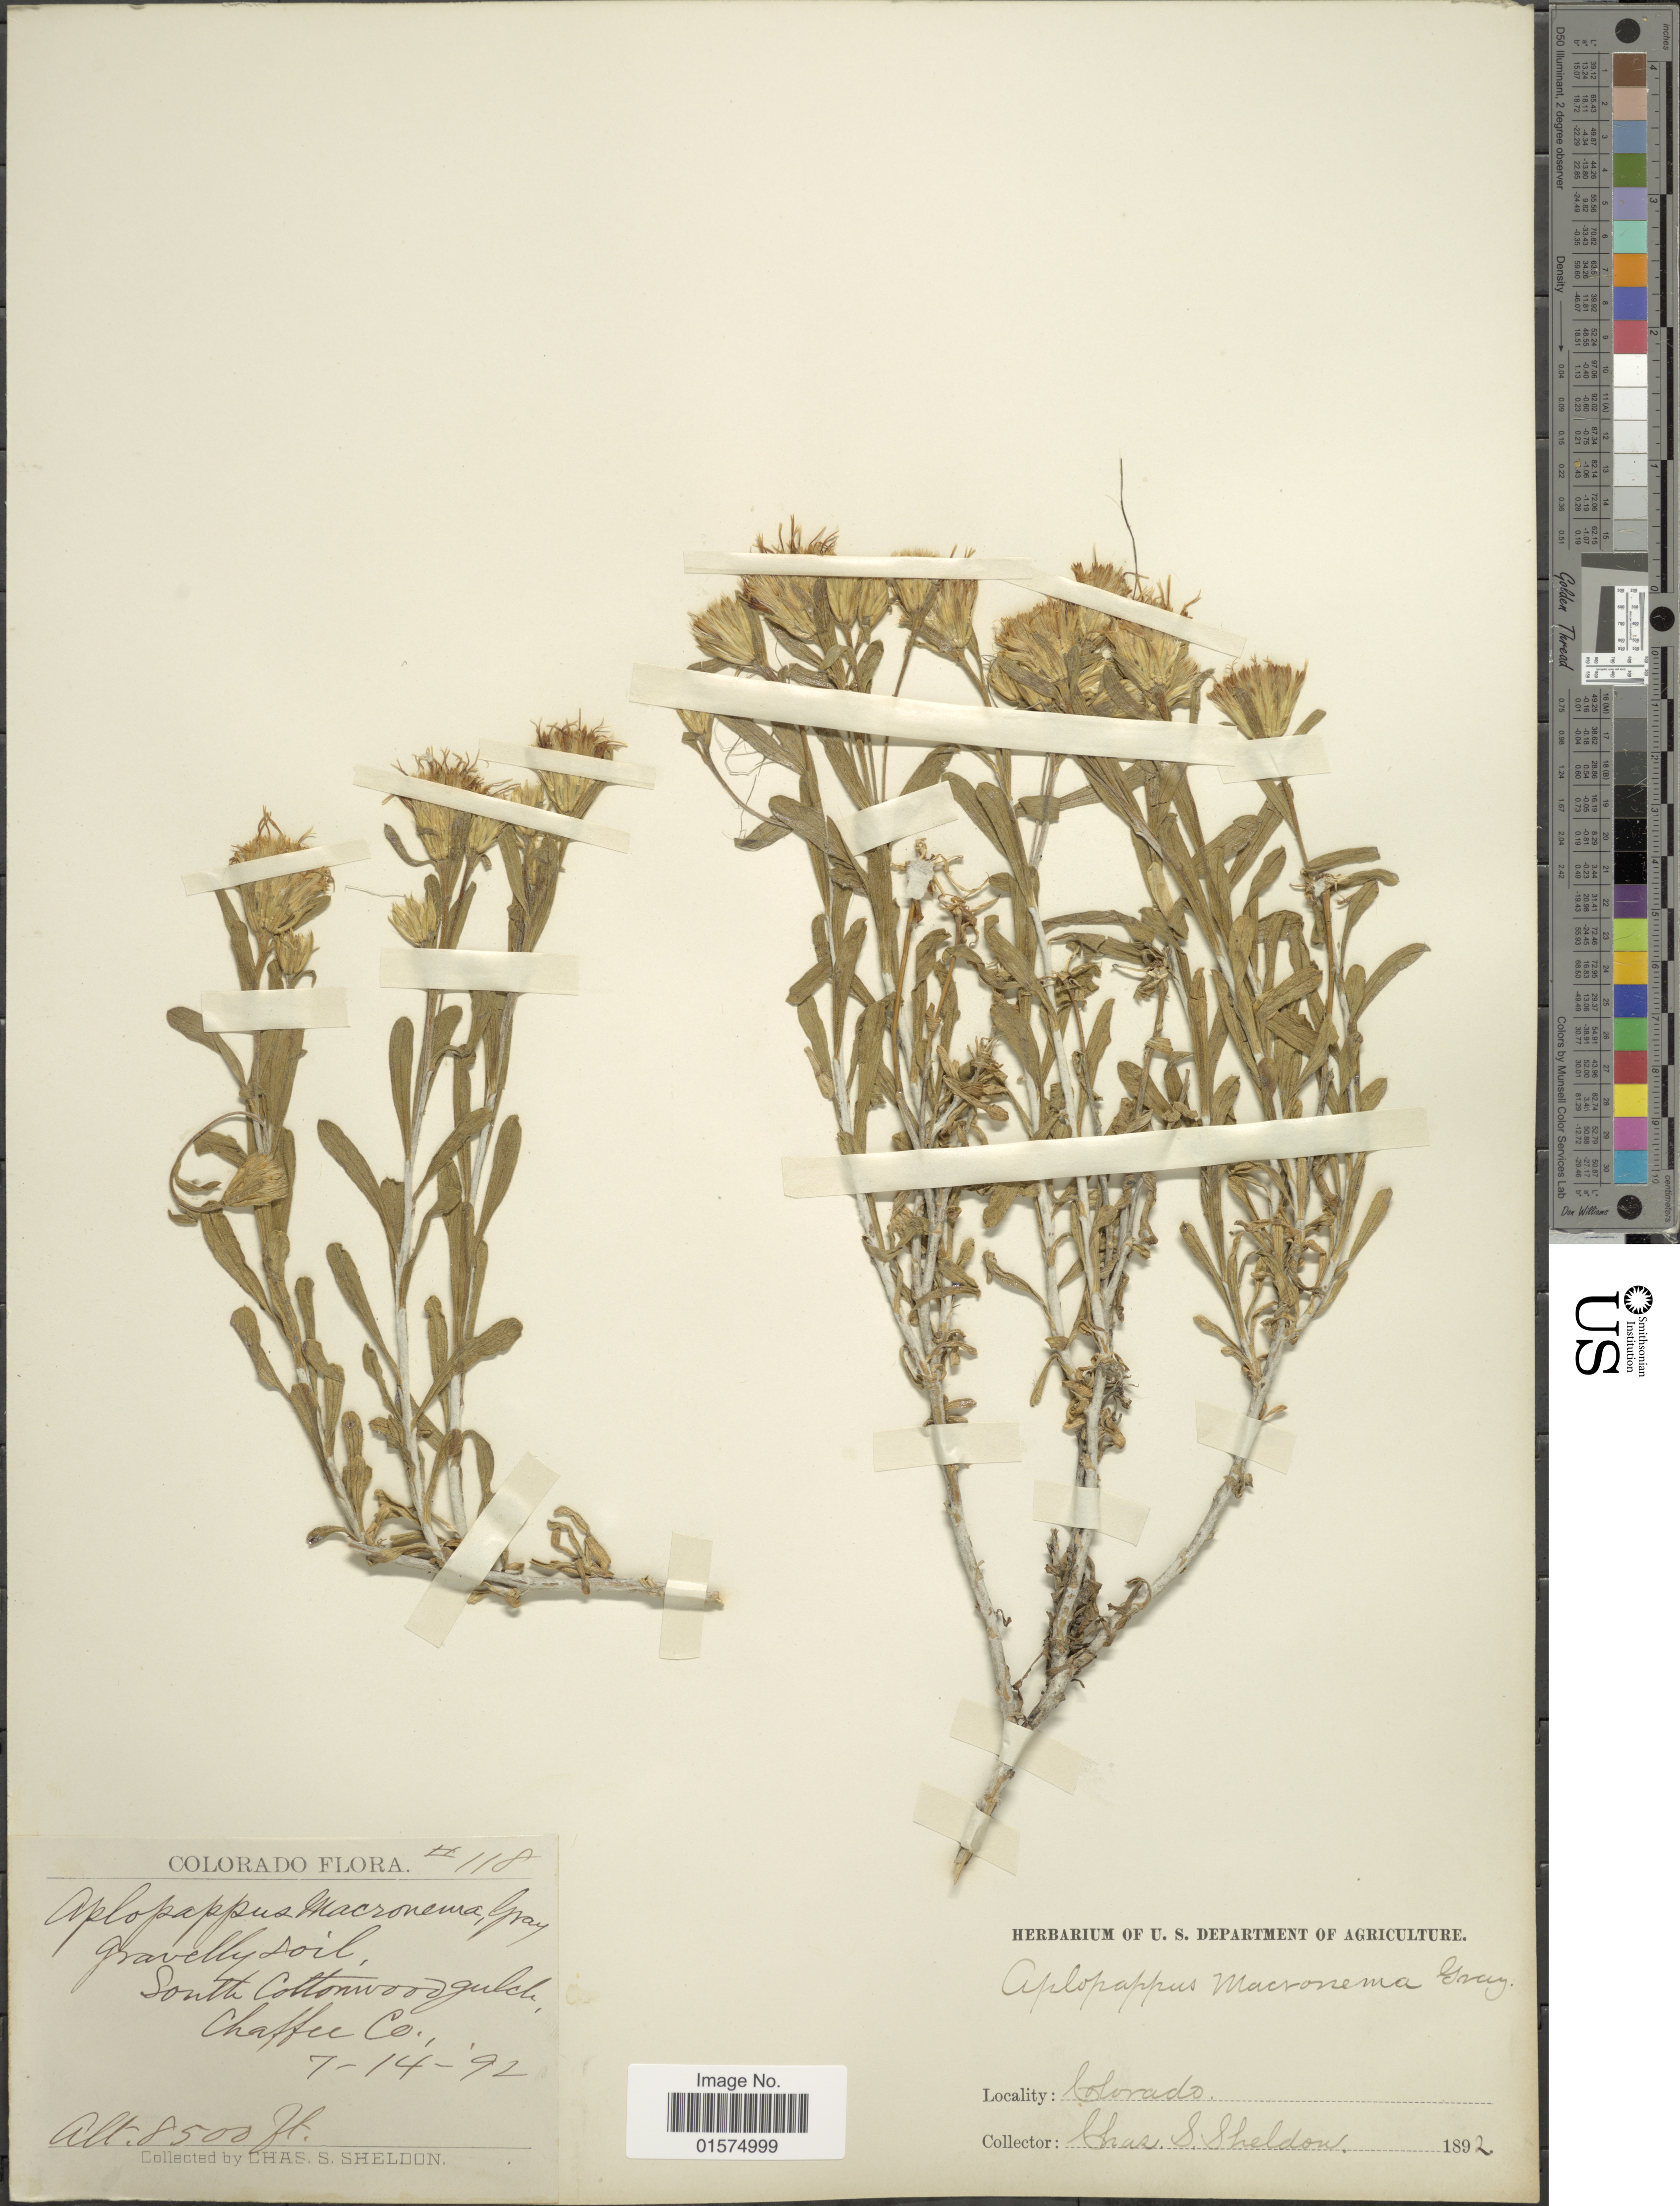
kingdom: Plantae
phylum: Tracheophyta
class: Magnoliopsida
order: Asterales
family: Asteraceae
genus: Ericameria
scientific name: Ericameria discoidea var. discoidea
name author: (Nutt.) G.L. Nesom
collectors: C. S. Sheldon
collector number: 118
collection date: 1892-07-14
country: United States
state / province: Colorado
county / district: Chaffee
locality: South Cottonwood gulch, Chaffee Co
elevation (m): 2591